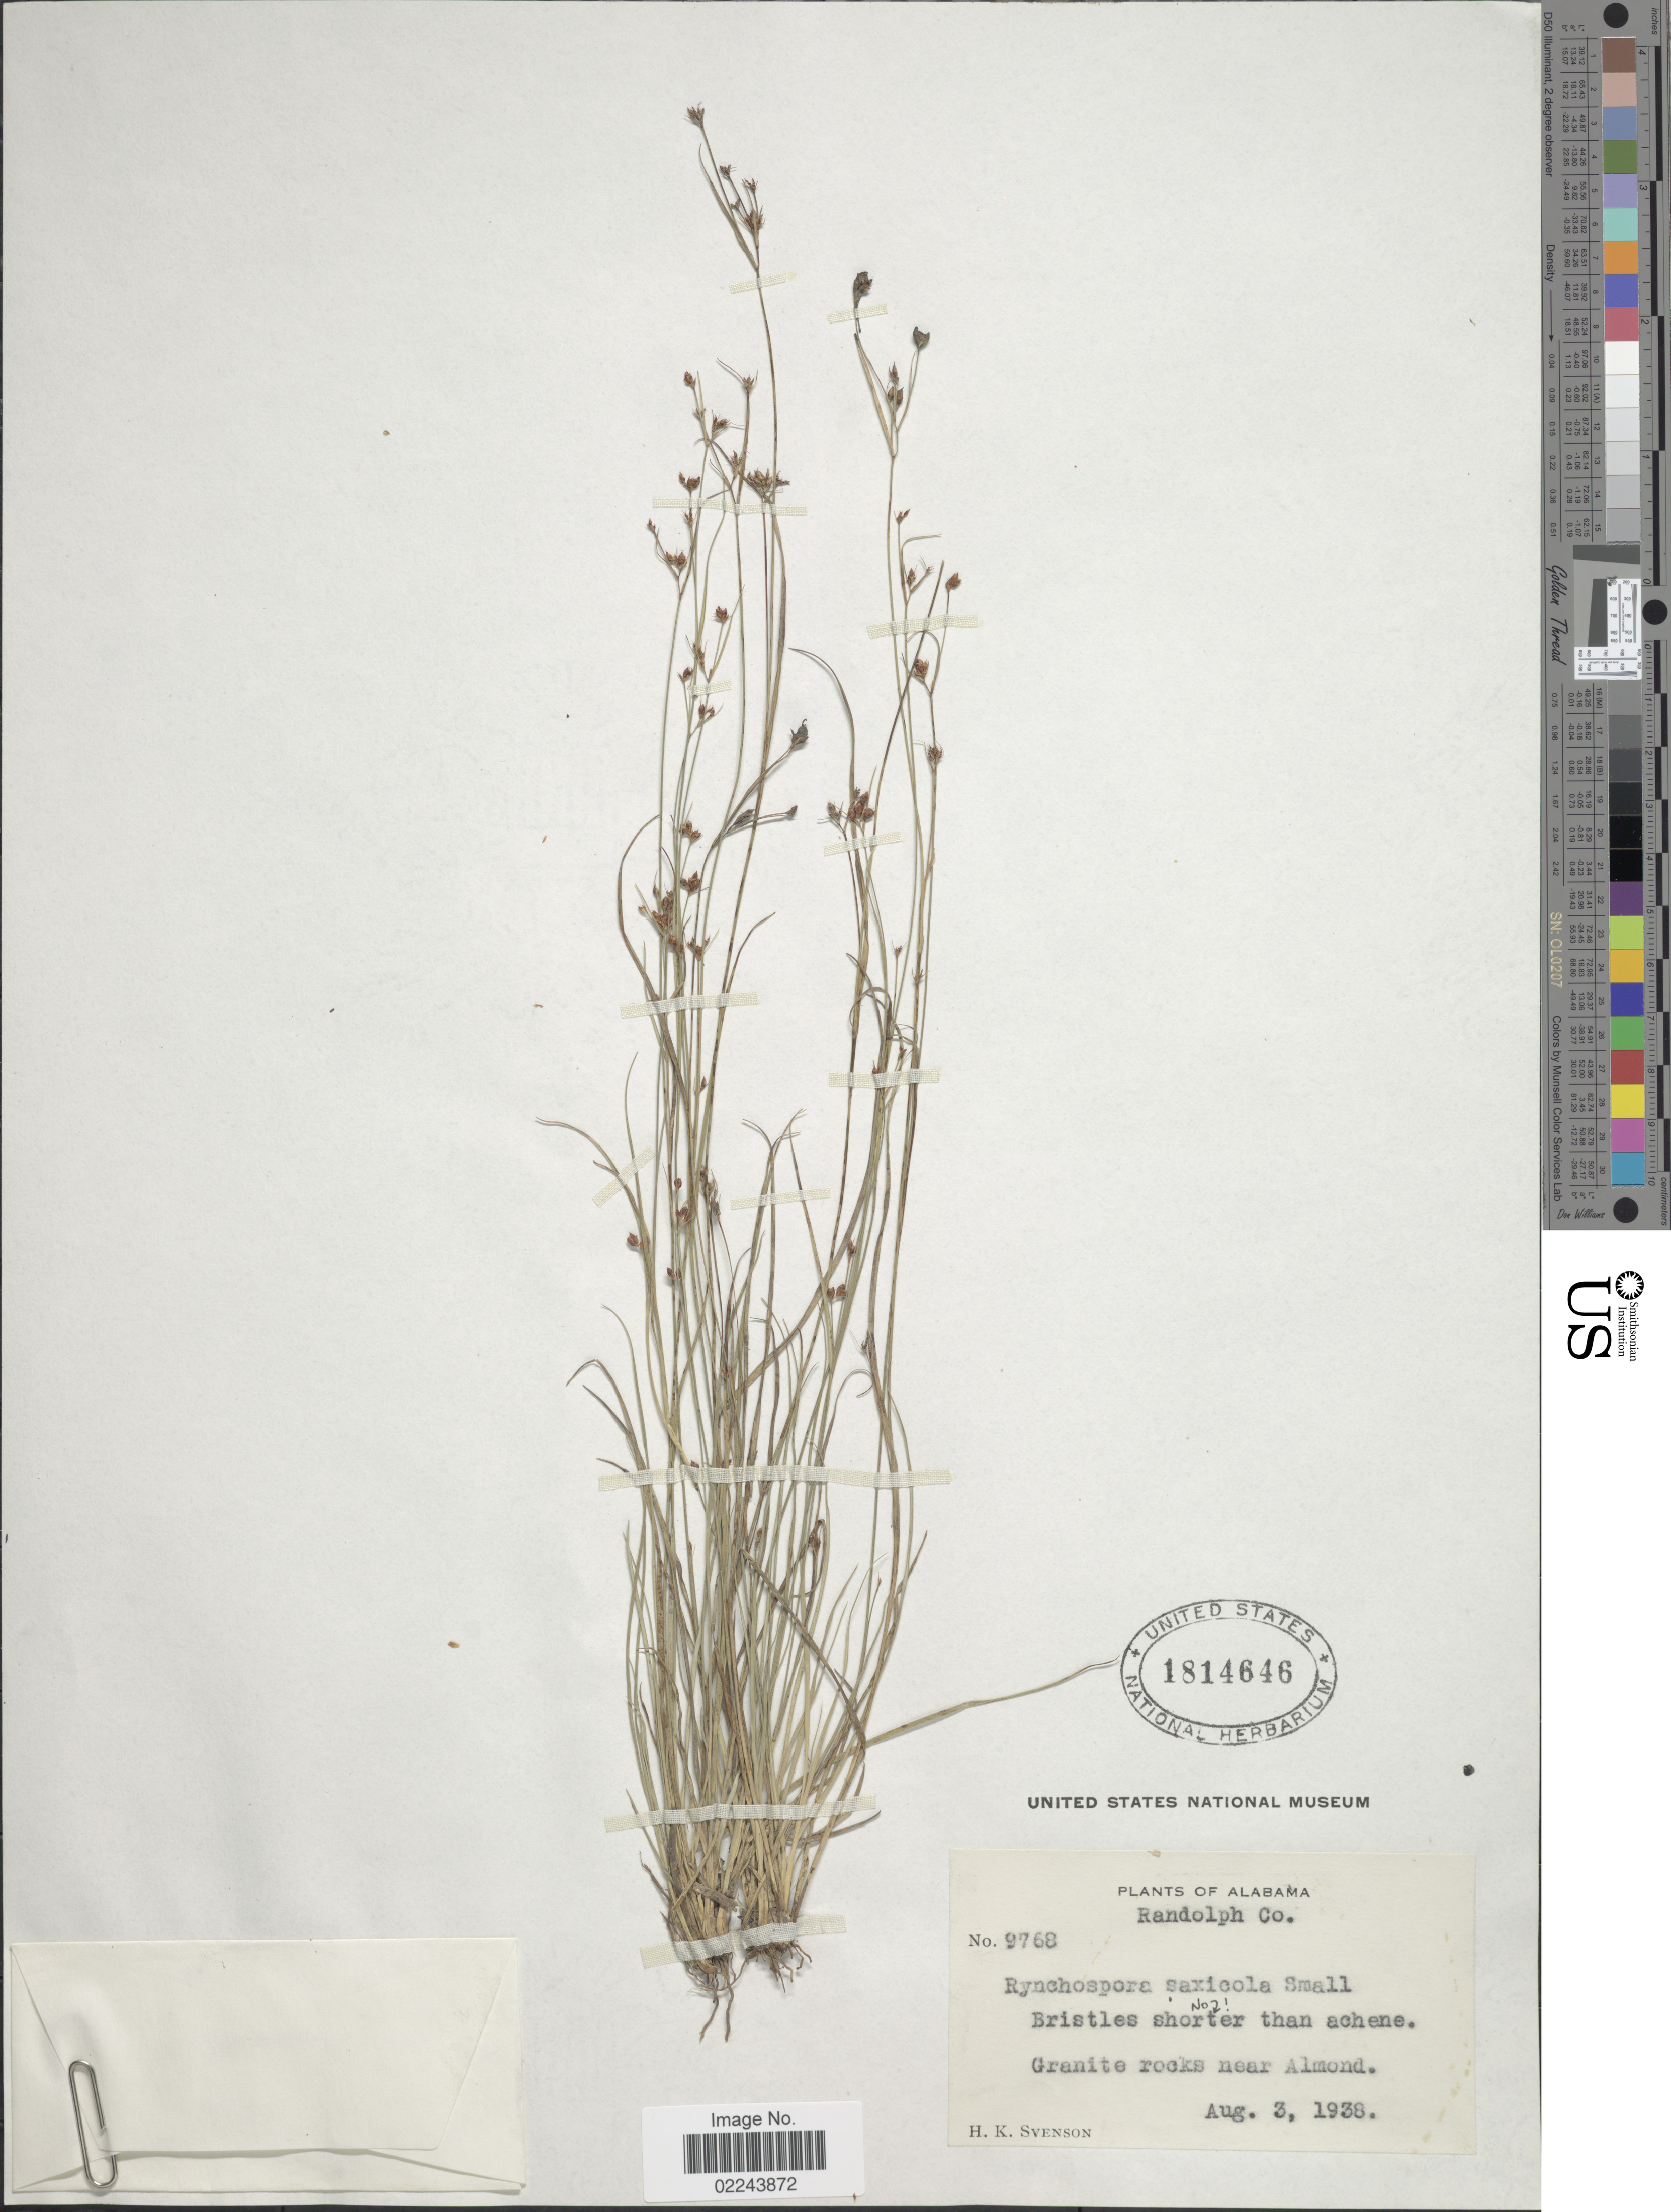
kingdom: Plantae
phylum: Tracheophyta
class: Liliopsida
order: Poales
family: Cyperaceae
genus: Rhynchospora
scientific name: Rhynchospora saxicola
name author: Small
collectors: H. K. Svenson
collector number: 9768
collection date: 1938-08-03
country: United States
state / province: Alabama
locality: Randolph Co, near Almond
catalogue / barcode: US 1814646